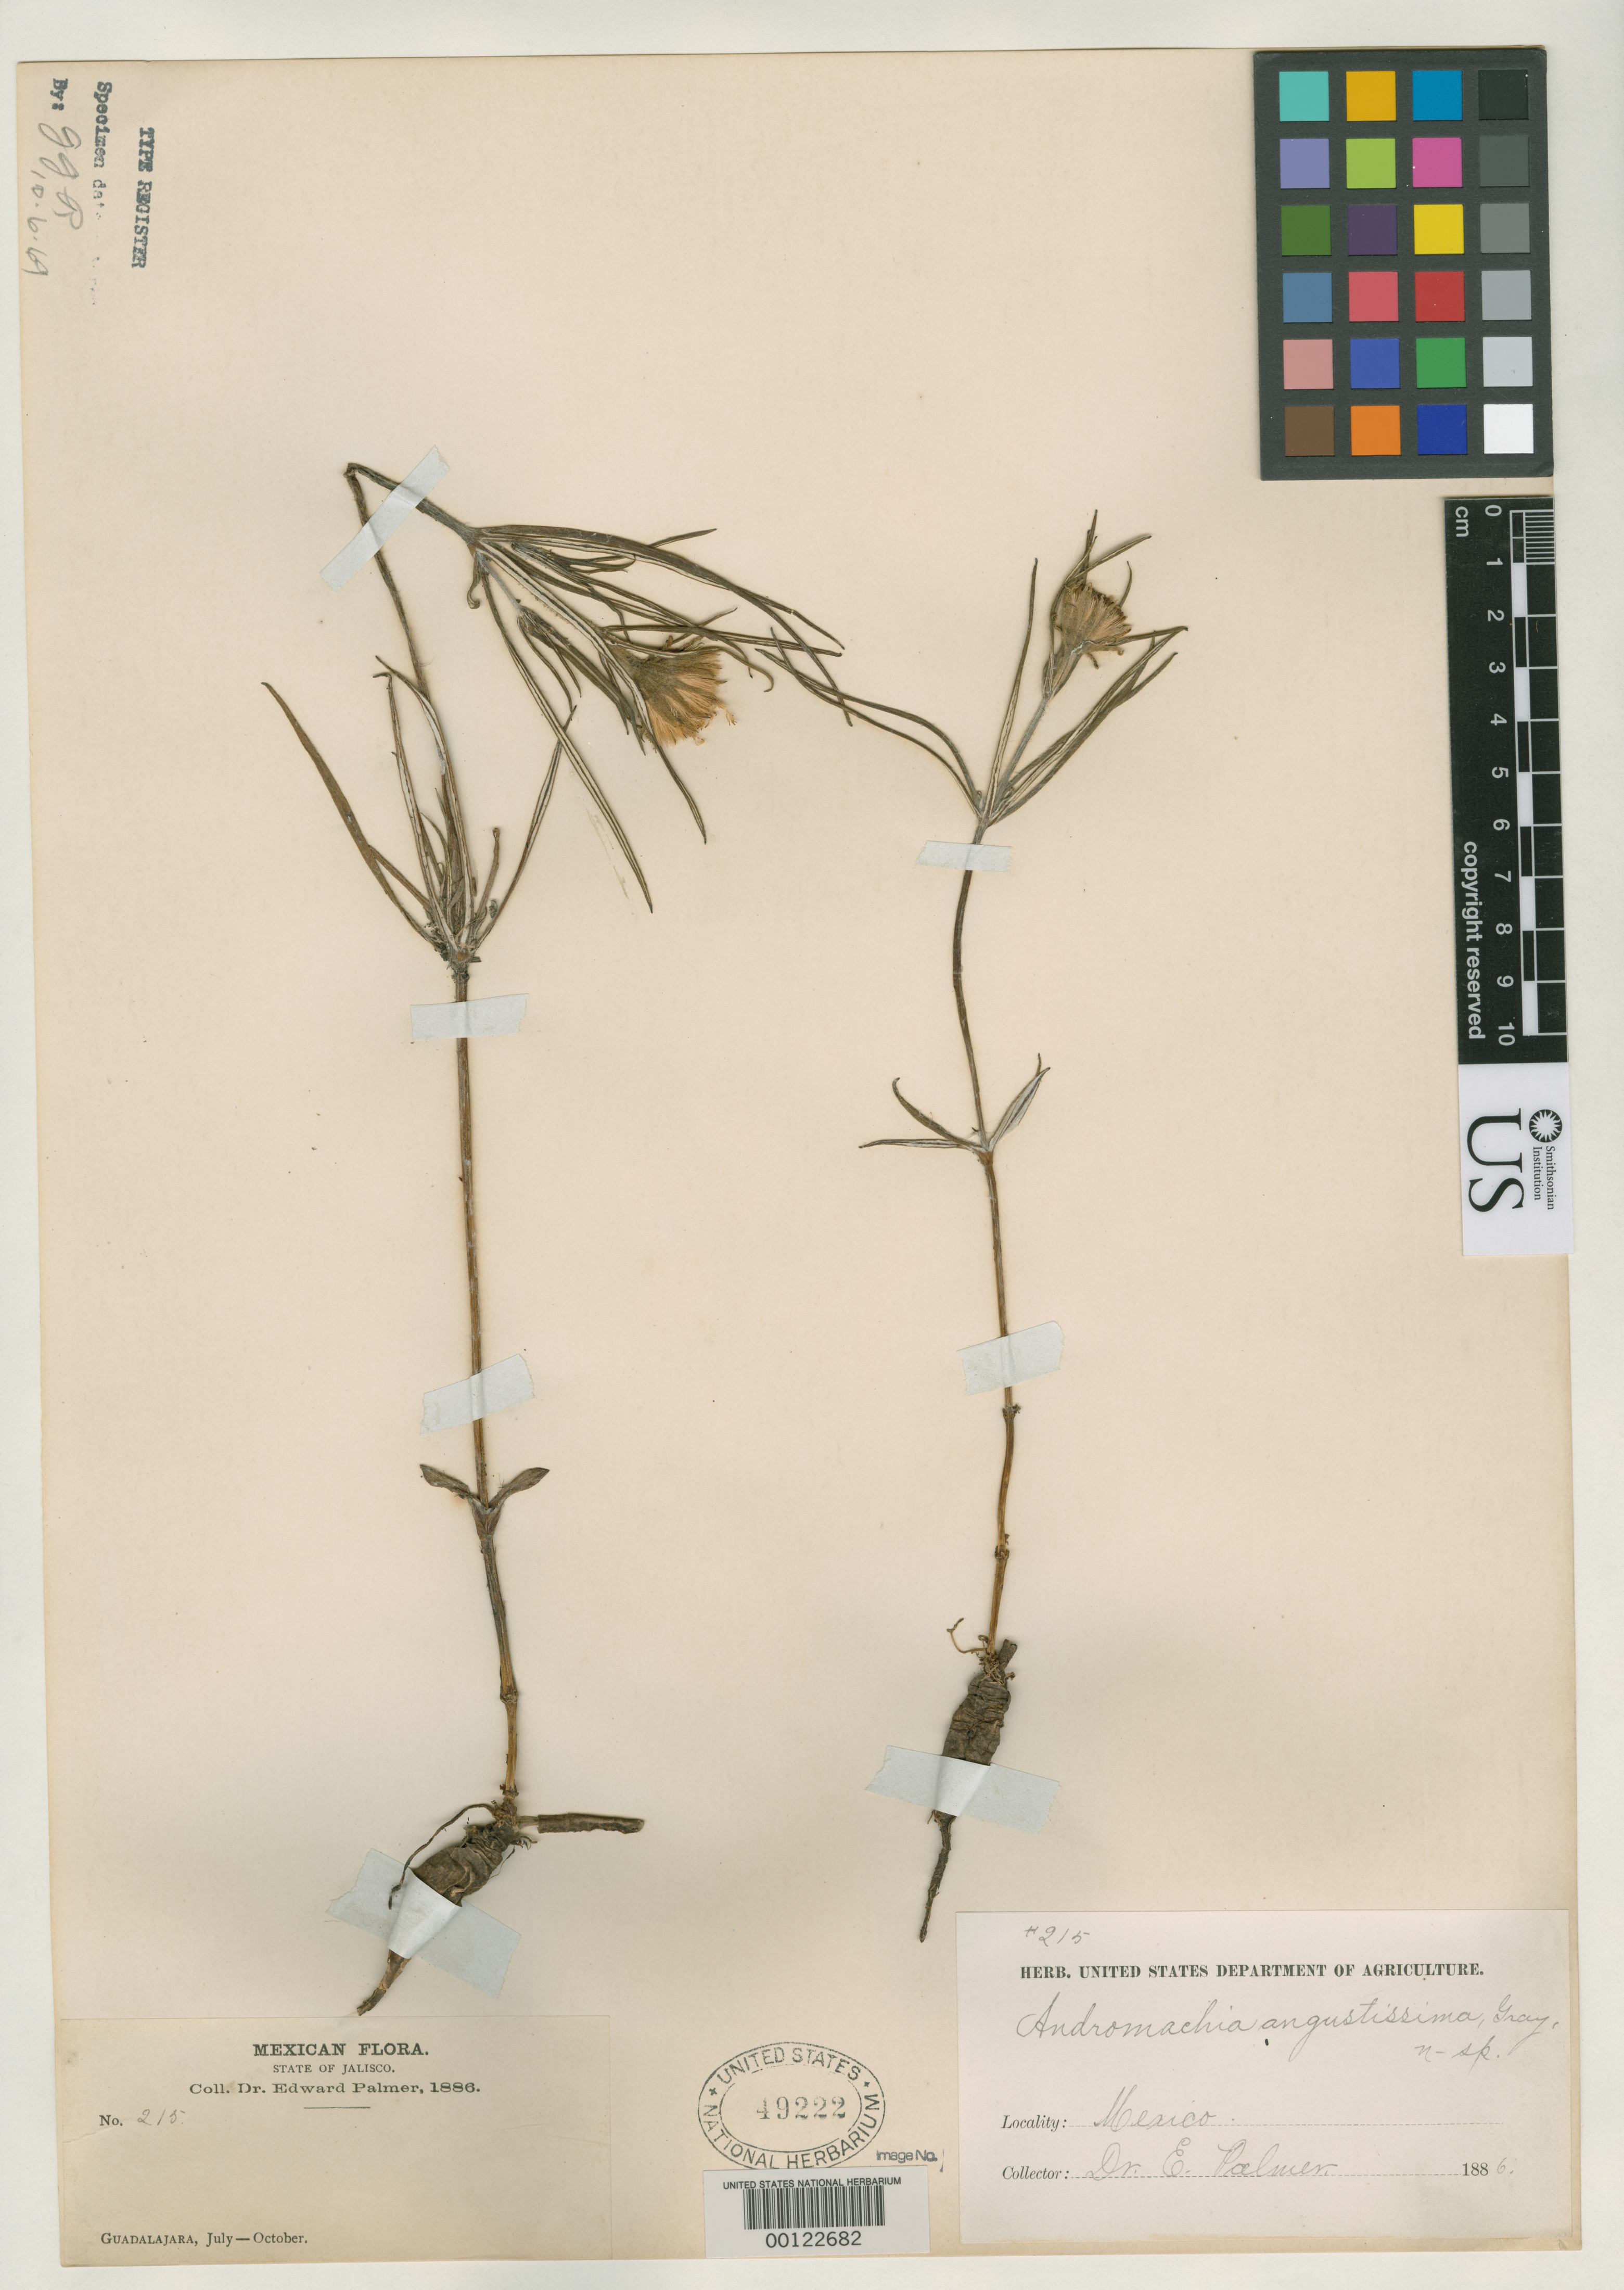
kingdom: Plantae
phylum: Tracheophyta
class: Magnoliopsida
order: Asterales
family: Asteraceae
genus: Liabum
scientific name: Liabum angustissimum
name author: A. Gray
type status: Isotype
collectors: E. Palmer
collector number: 215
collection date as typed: Jul 1886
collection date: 1886-07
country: Mexico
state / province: Jalisco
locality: Guadalajara.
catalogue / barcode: US 49222